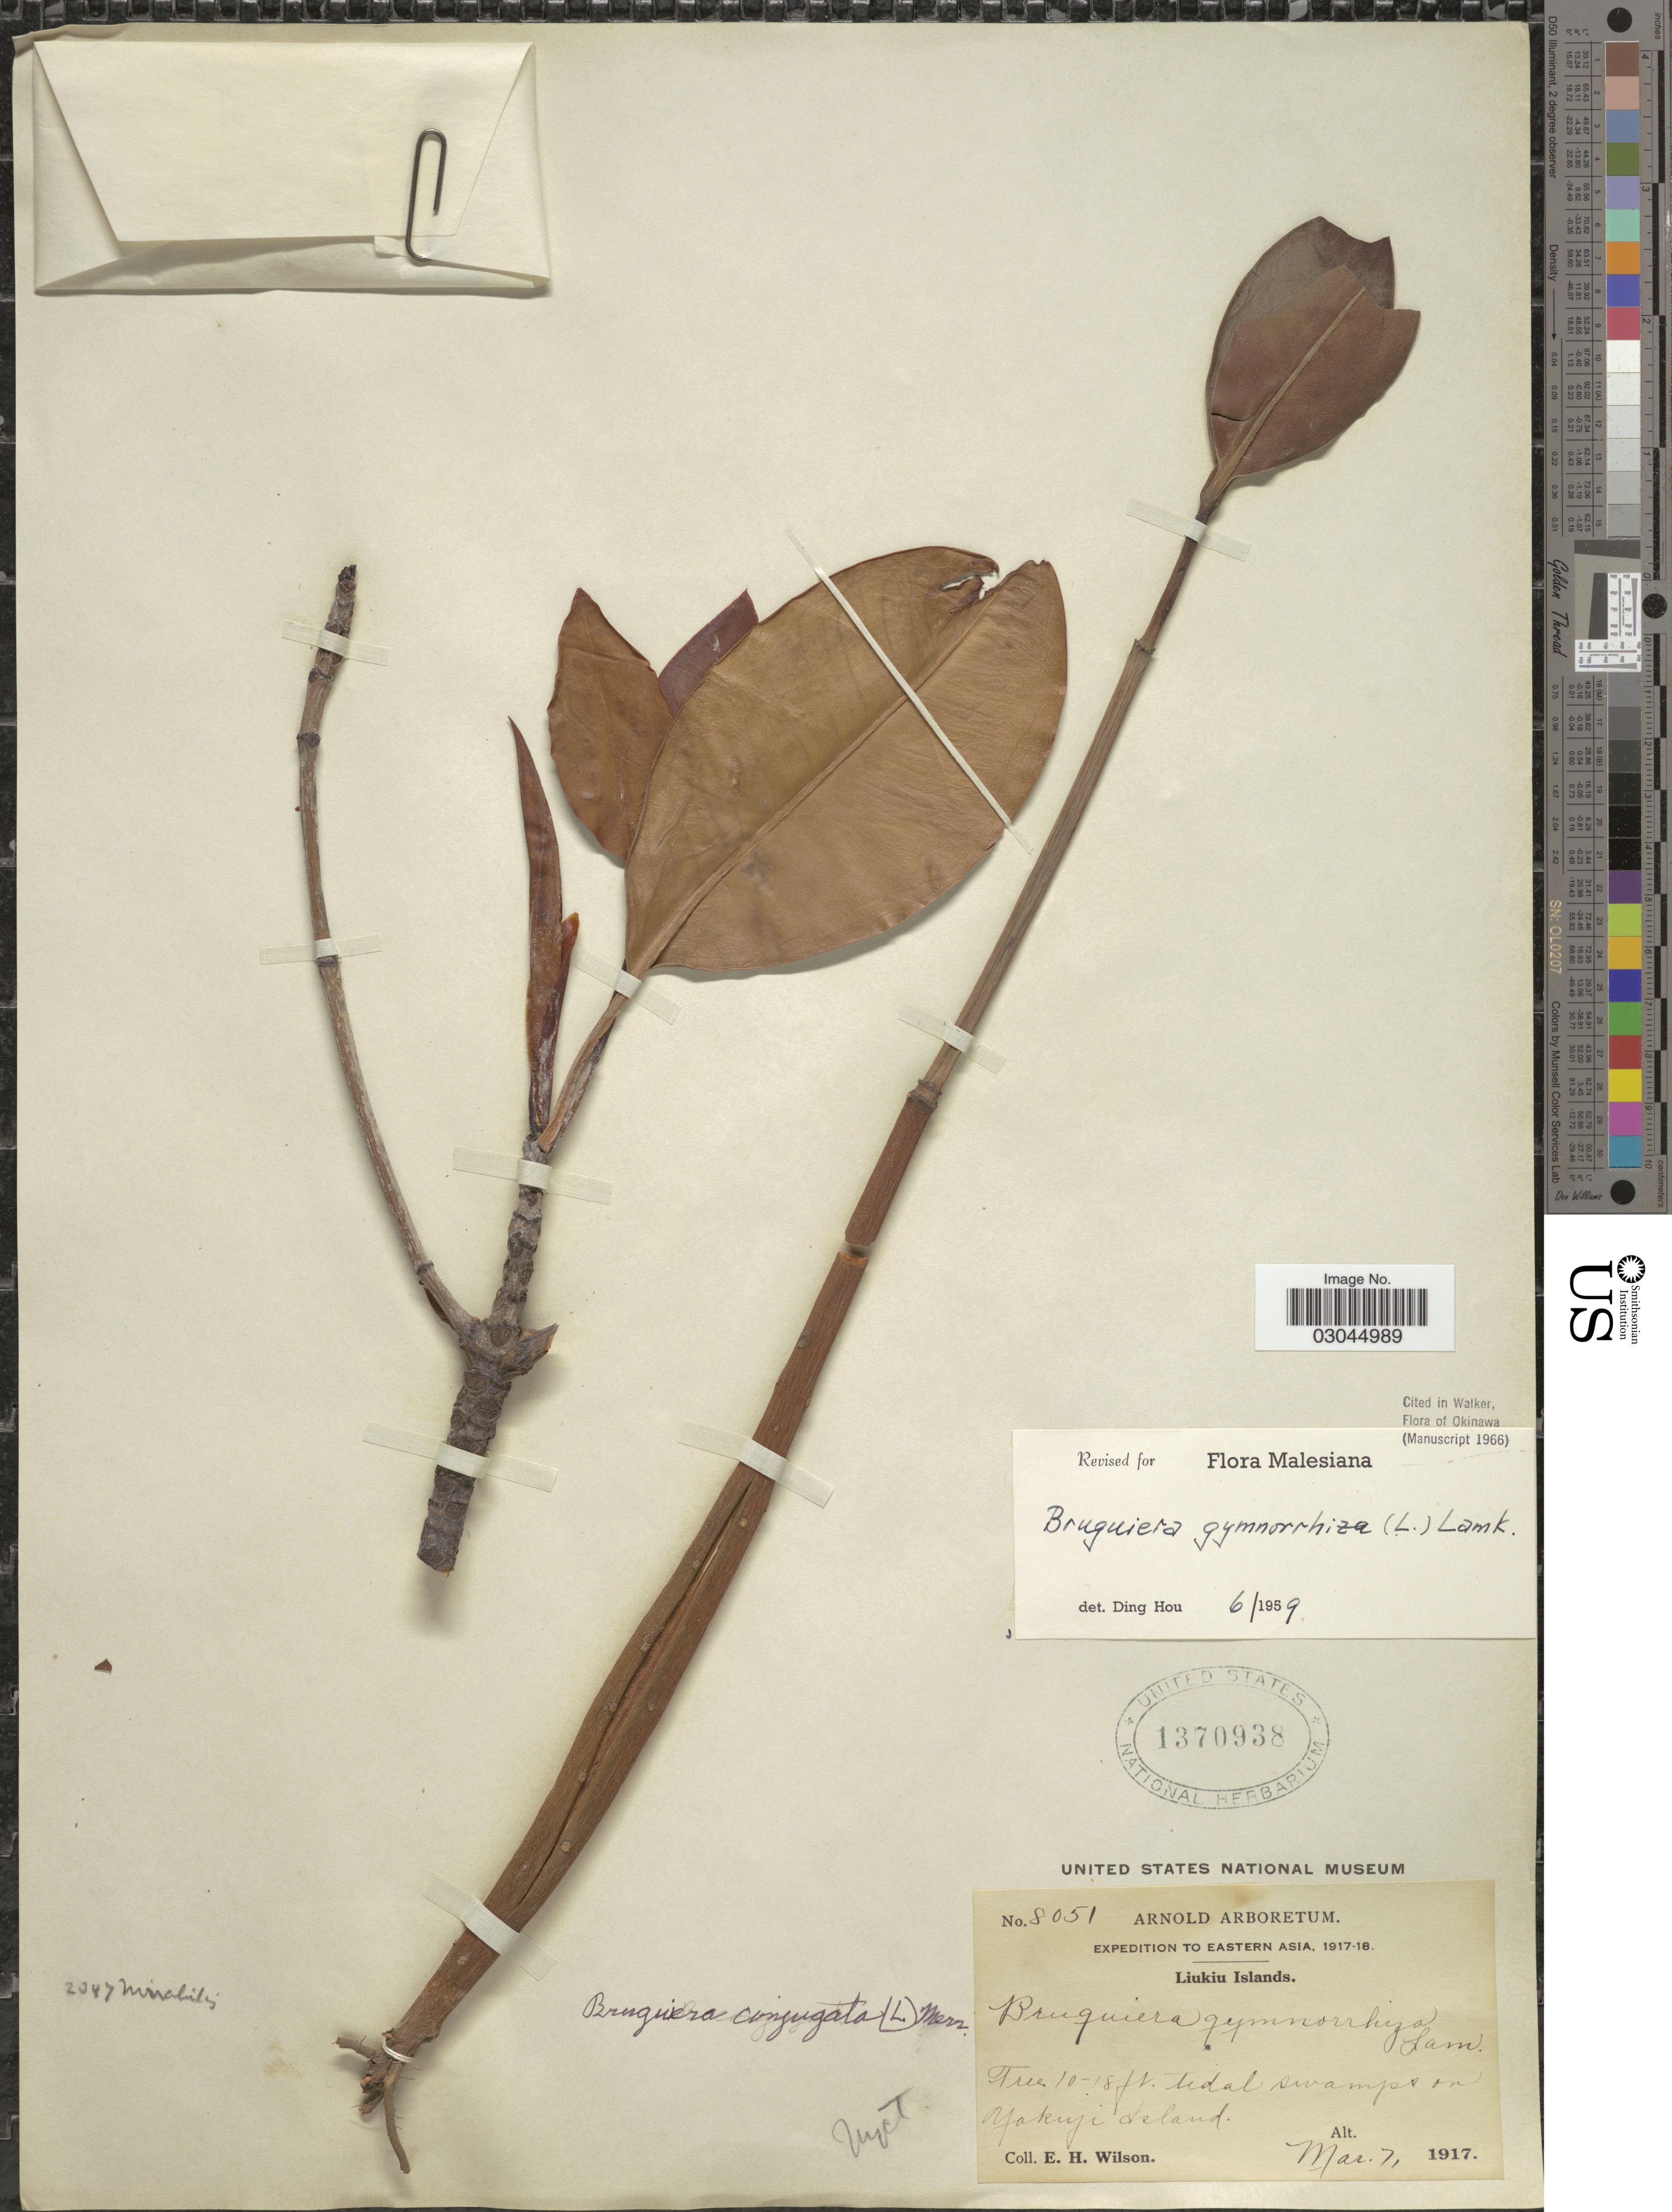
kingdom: Plantae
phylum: Tracheophyta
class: Magnoliopsida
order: Malpighiales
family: Rhizophoraceae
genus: Bruguiera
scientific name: Bruguiera gymnorhiza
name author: (L.) Savigny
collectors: E. Wilson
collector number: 8051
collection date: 1917-03-07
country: Japan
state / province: Okinawa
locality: Eastern Asia, Liukiu Island, Yakuji Island.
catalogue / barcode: US 1370938